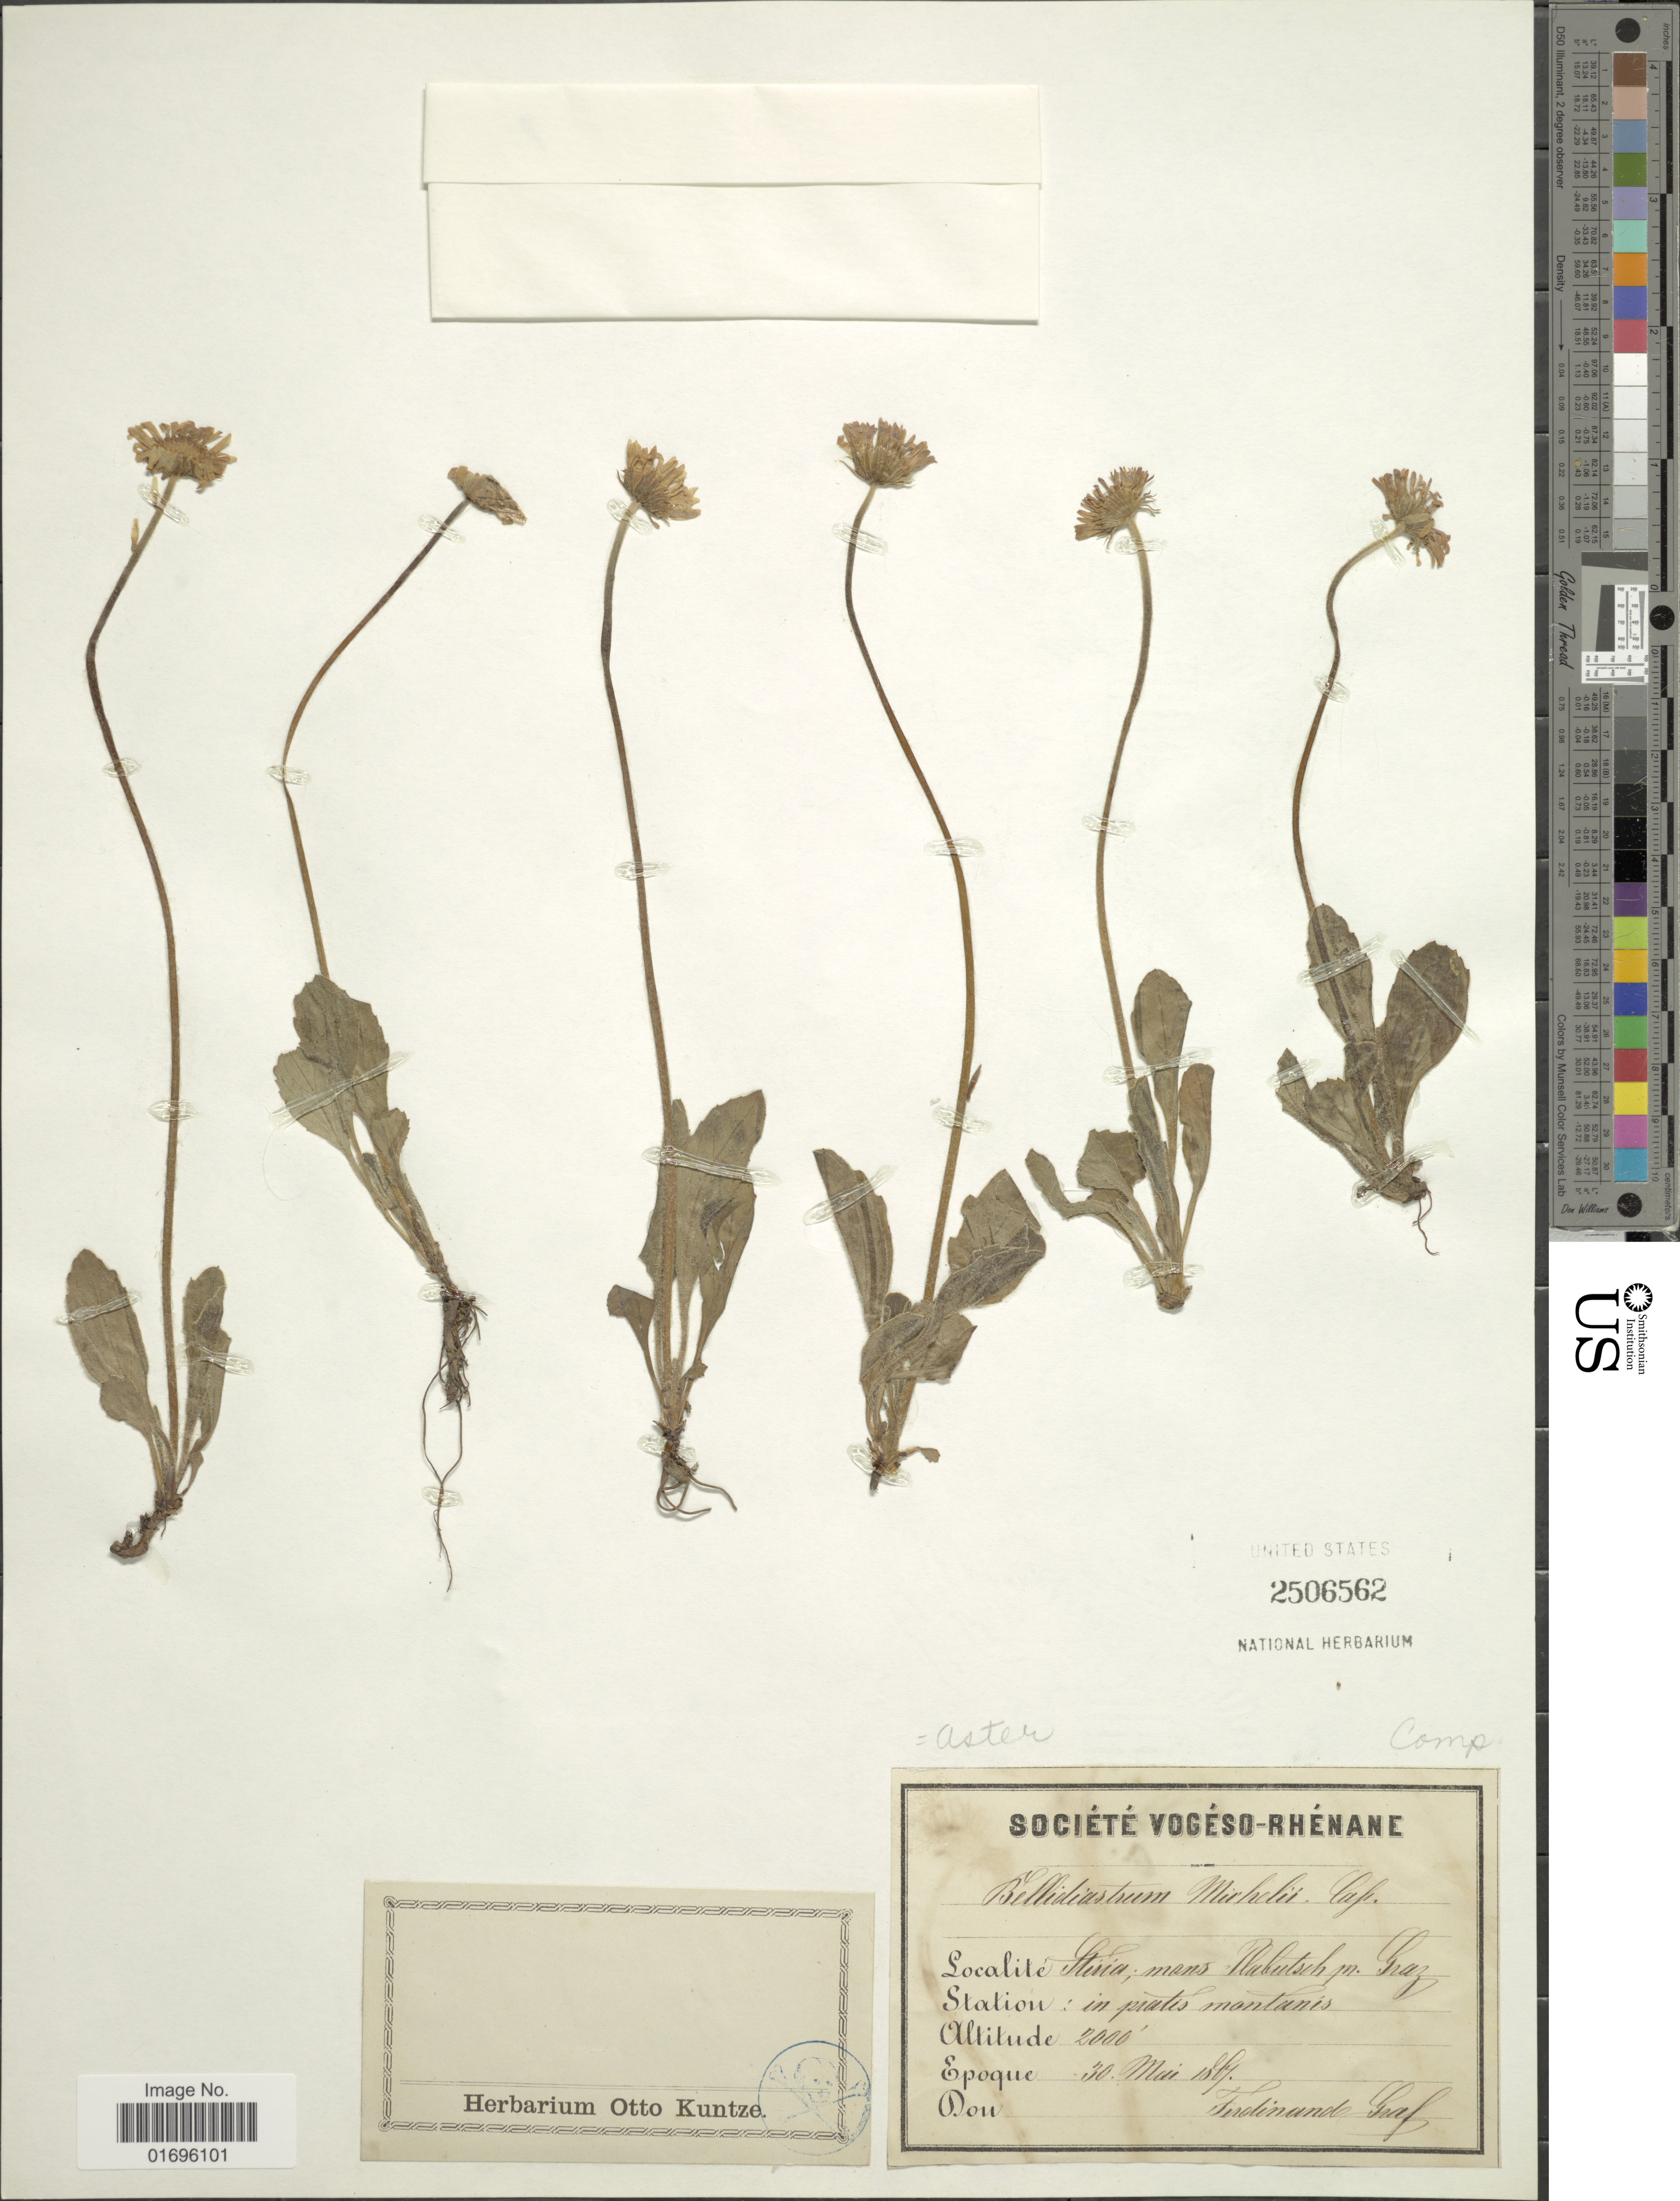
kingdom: Plantae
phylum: Tracheophyta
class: Magnoliopsida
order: Asterales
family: Asteraceae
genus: Aster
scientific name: Aster bellidiastrum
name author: (L.) Scop.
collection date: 1867-05-30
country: Austria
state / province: Steiermark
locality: Stisia, mons Plabulsch m. Graz, in pratis montanis. [interpreted]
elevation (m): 610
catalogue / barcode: US 2506562